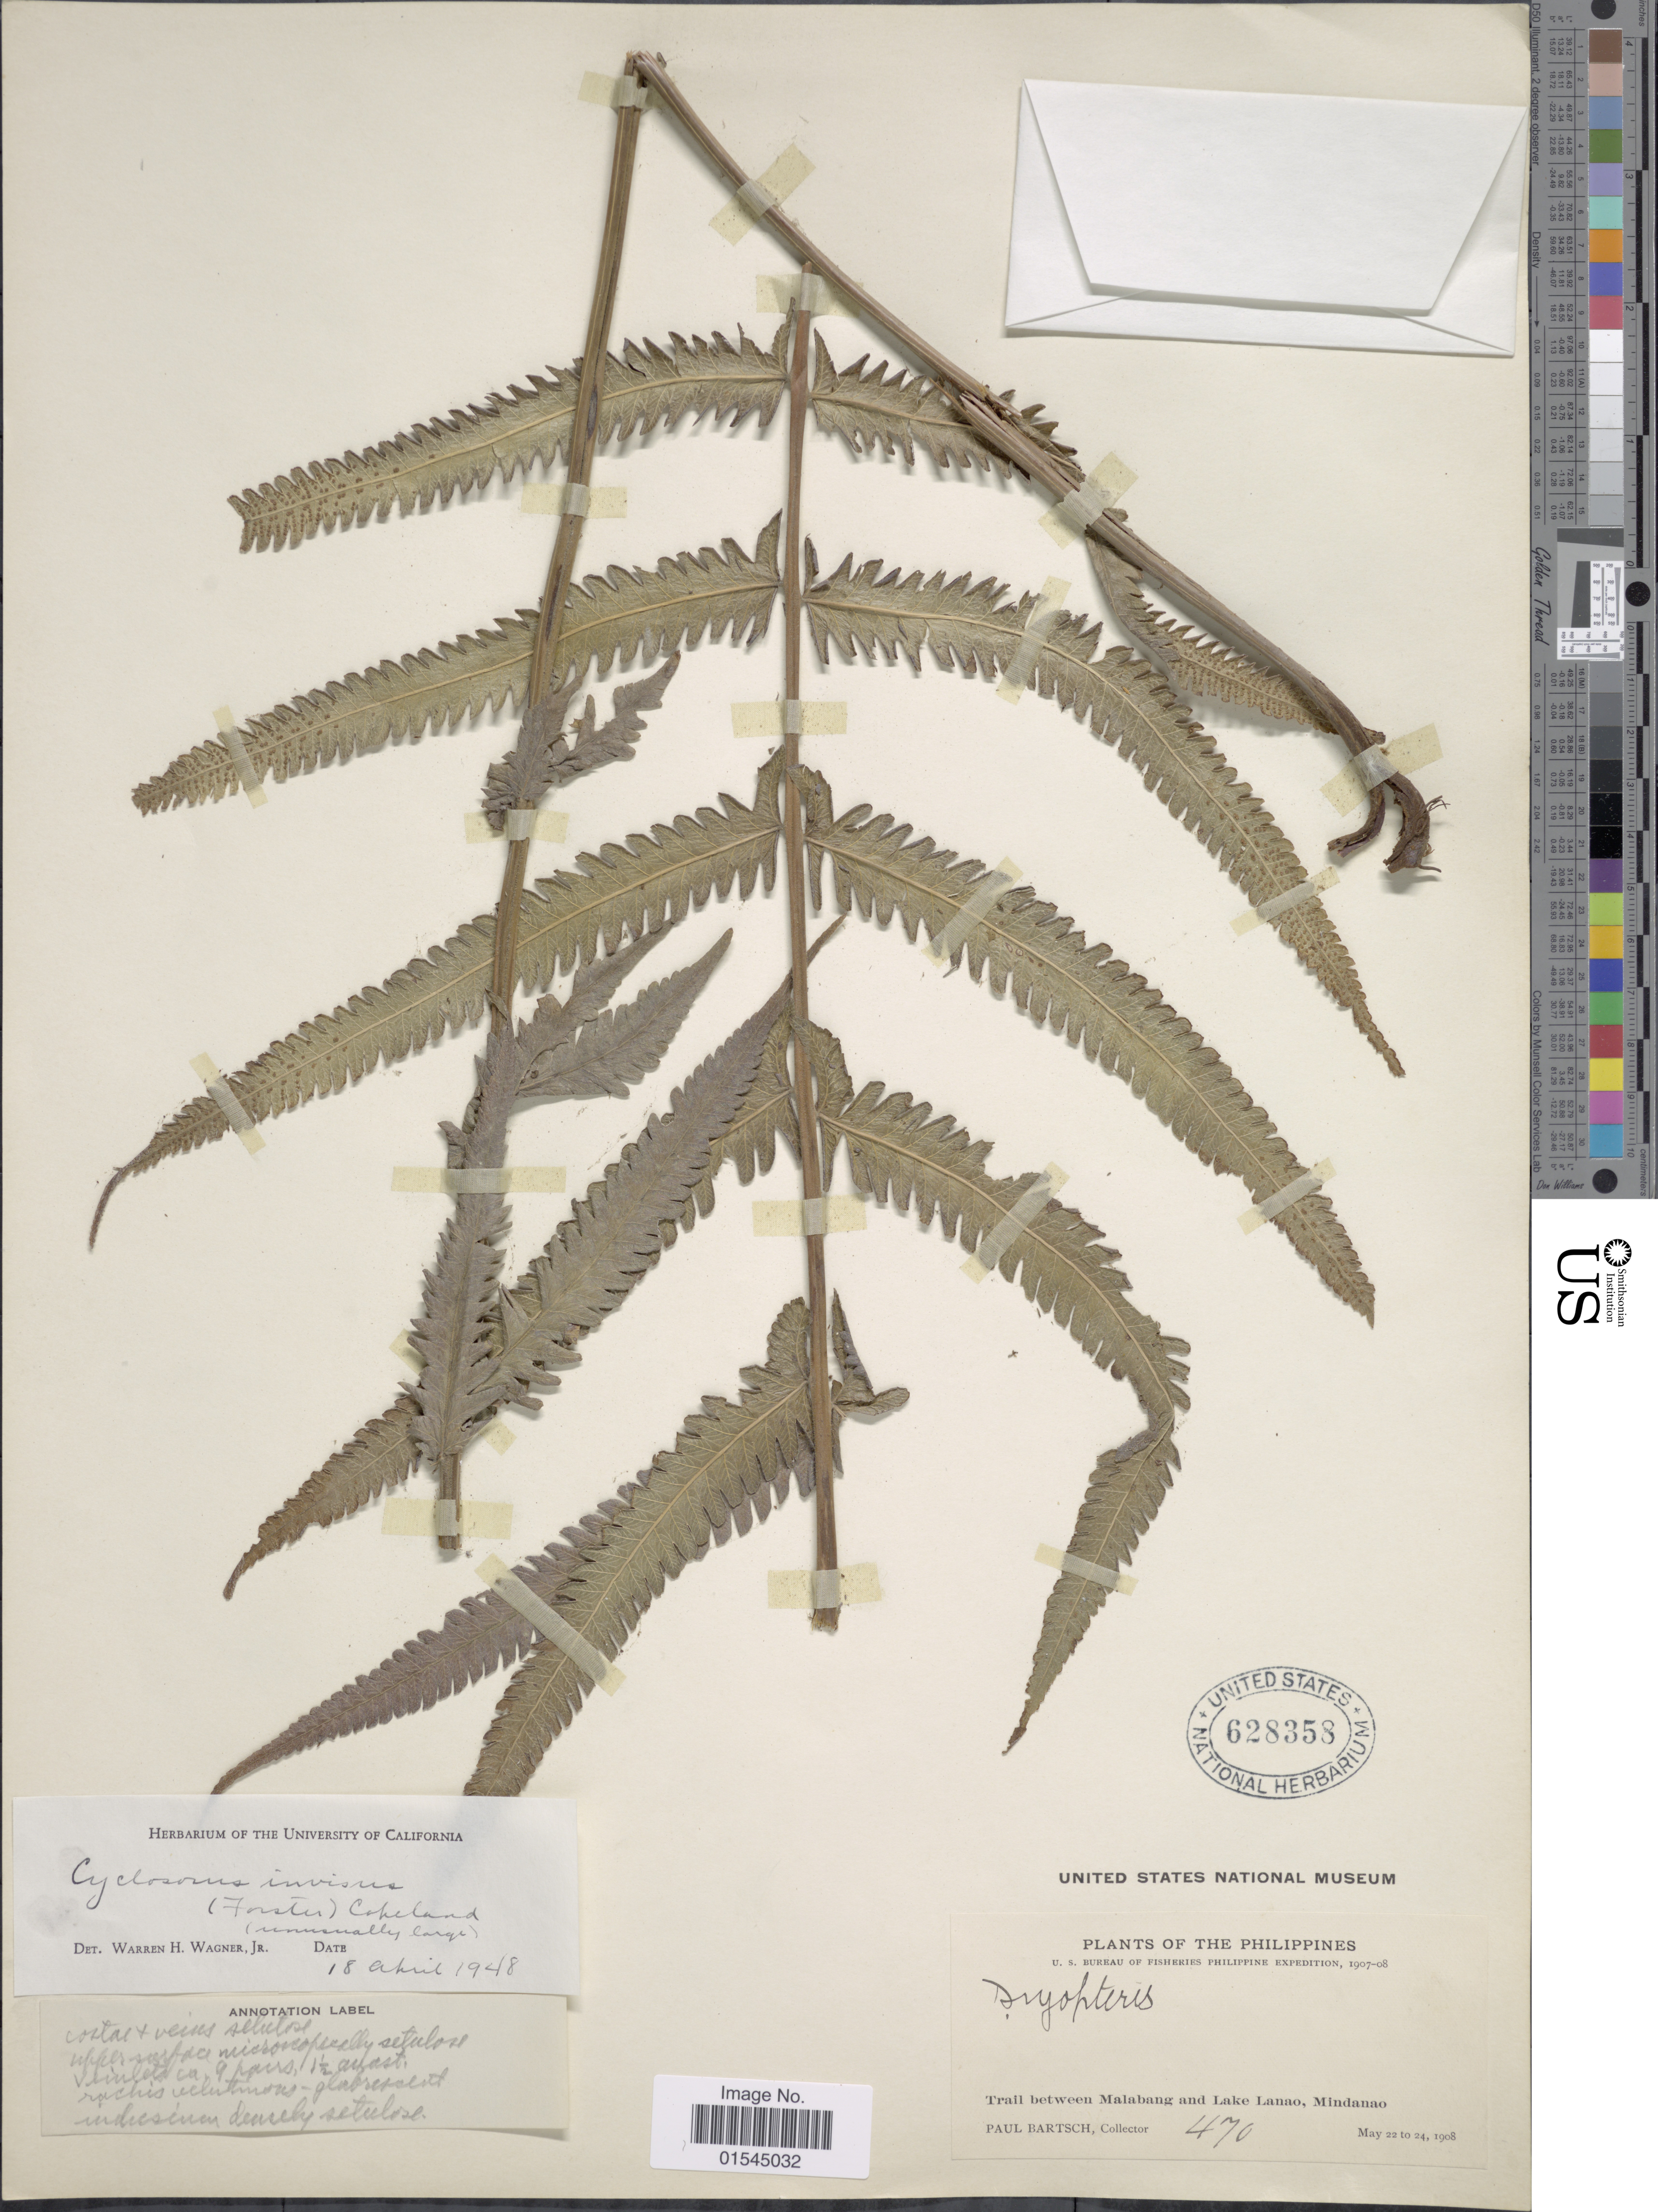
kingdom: Plantae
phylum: Tracheophyta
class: Polypodiopsida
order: Polypodiales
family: Thelypteridaceae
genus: Sphaerostephanos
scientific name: Sphaerostephanos invisus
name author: (G. Forst.) Holttum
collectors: P. Bartsch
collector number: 470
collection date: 1908-05-22/1908-05-24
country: Philippines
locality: Trail between Malabang and Lake Lanao, Mindanao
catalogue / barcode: US 628358